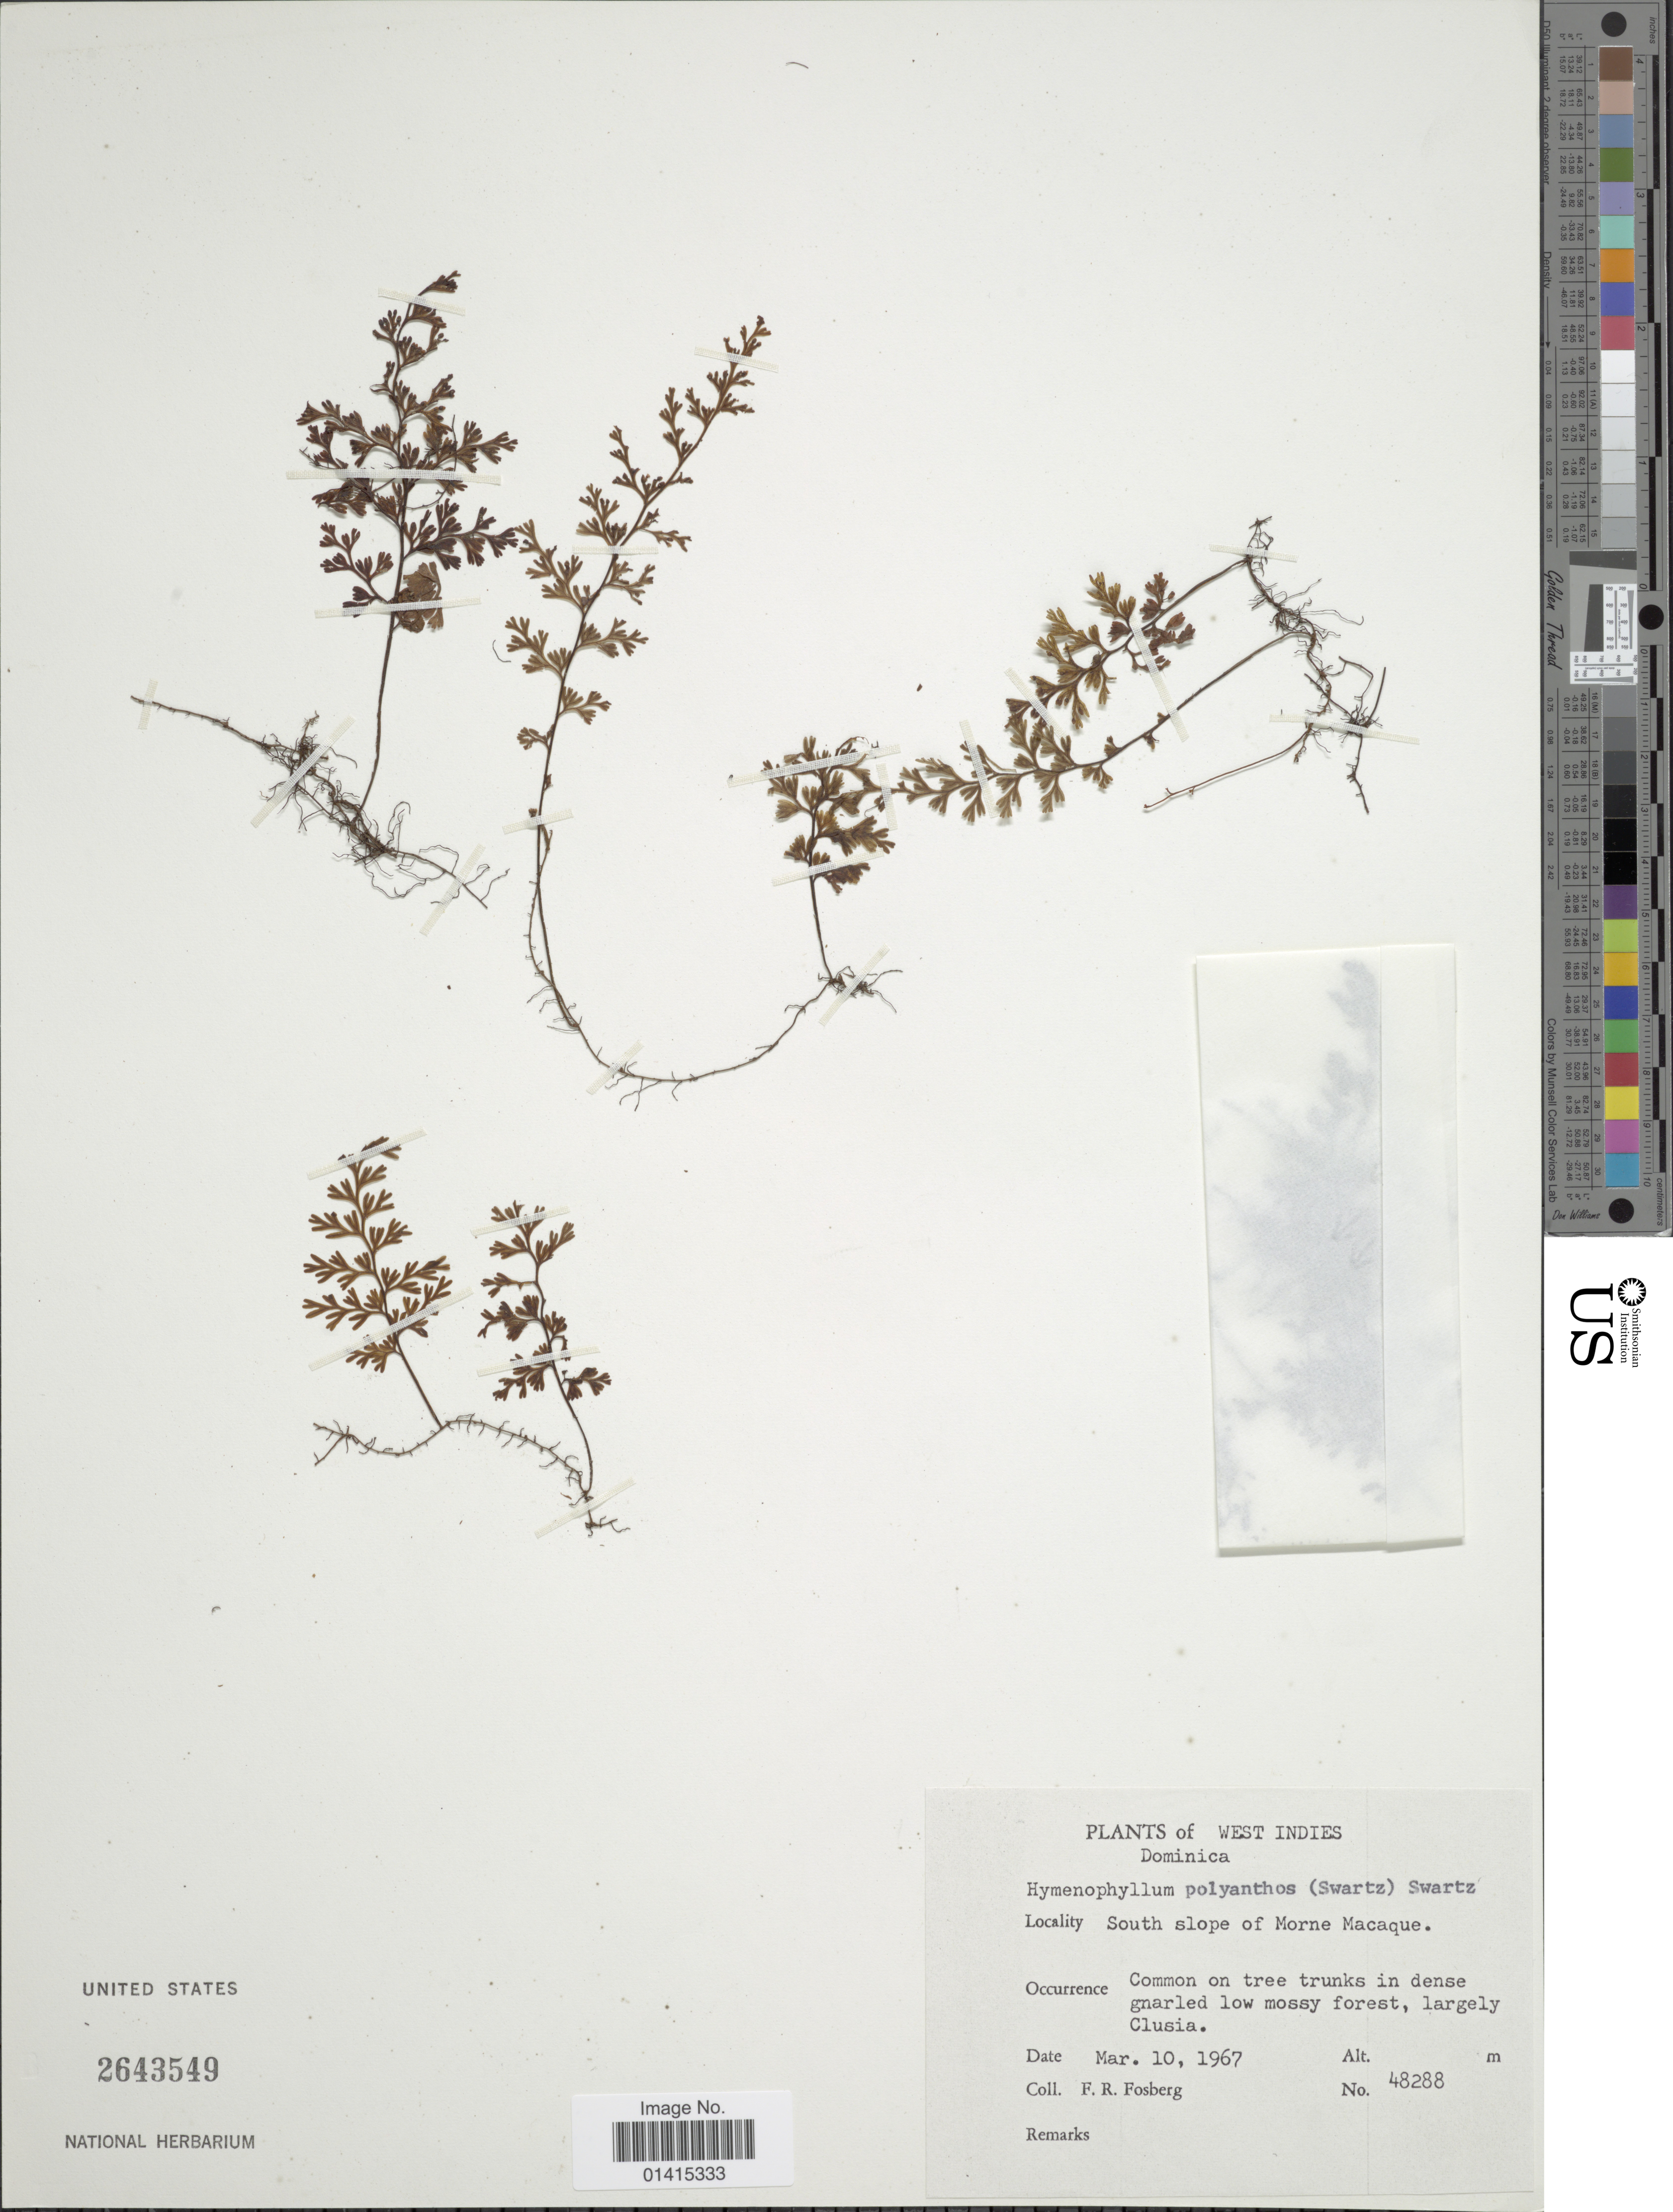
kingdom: Plantae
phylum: Tracheophyta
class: Polypodiopsida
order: Hymenophyllales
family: Hymenophyllaceae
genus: Hymenophyllum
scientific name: Hymenophyllum polyanthos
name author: (Sw.) Sw.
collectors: F. R. Fosberg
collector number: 48288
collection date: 1967-03-10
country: Dominica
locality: West Indies, Dominica, South slope of Morne Macaque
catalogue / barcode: US 2643549